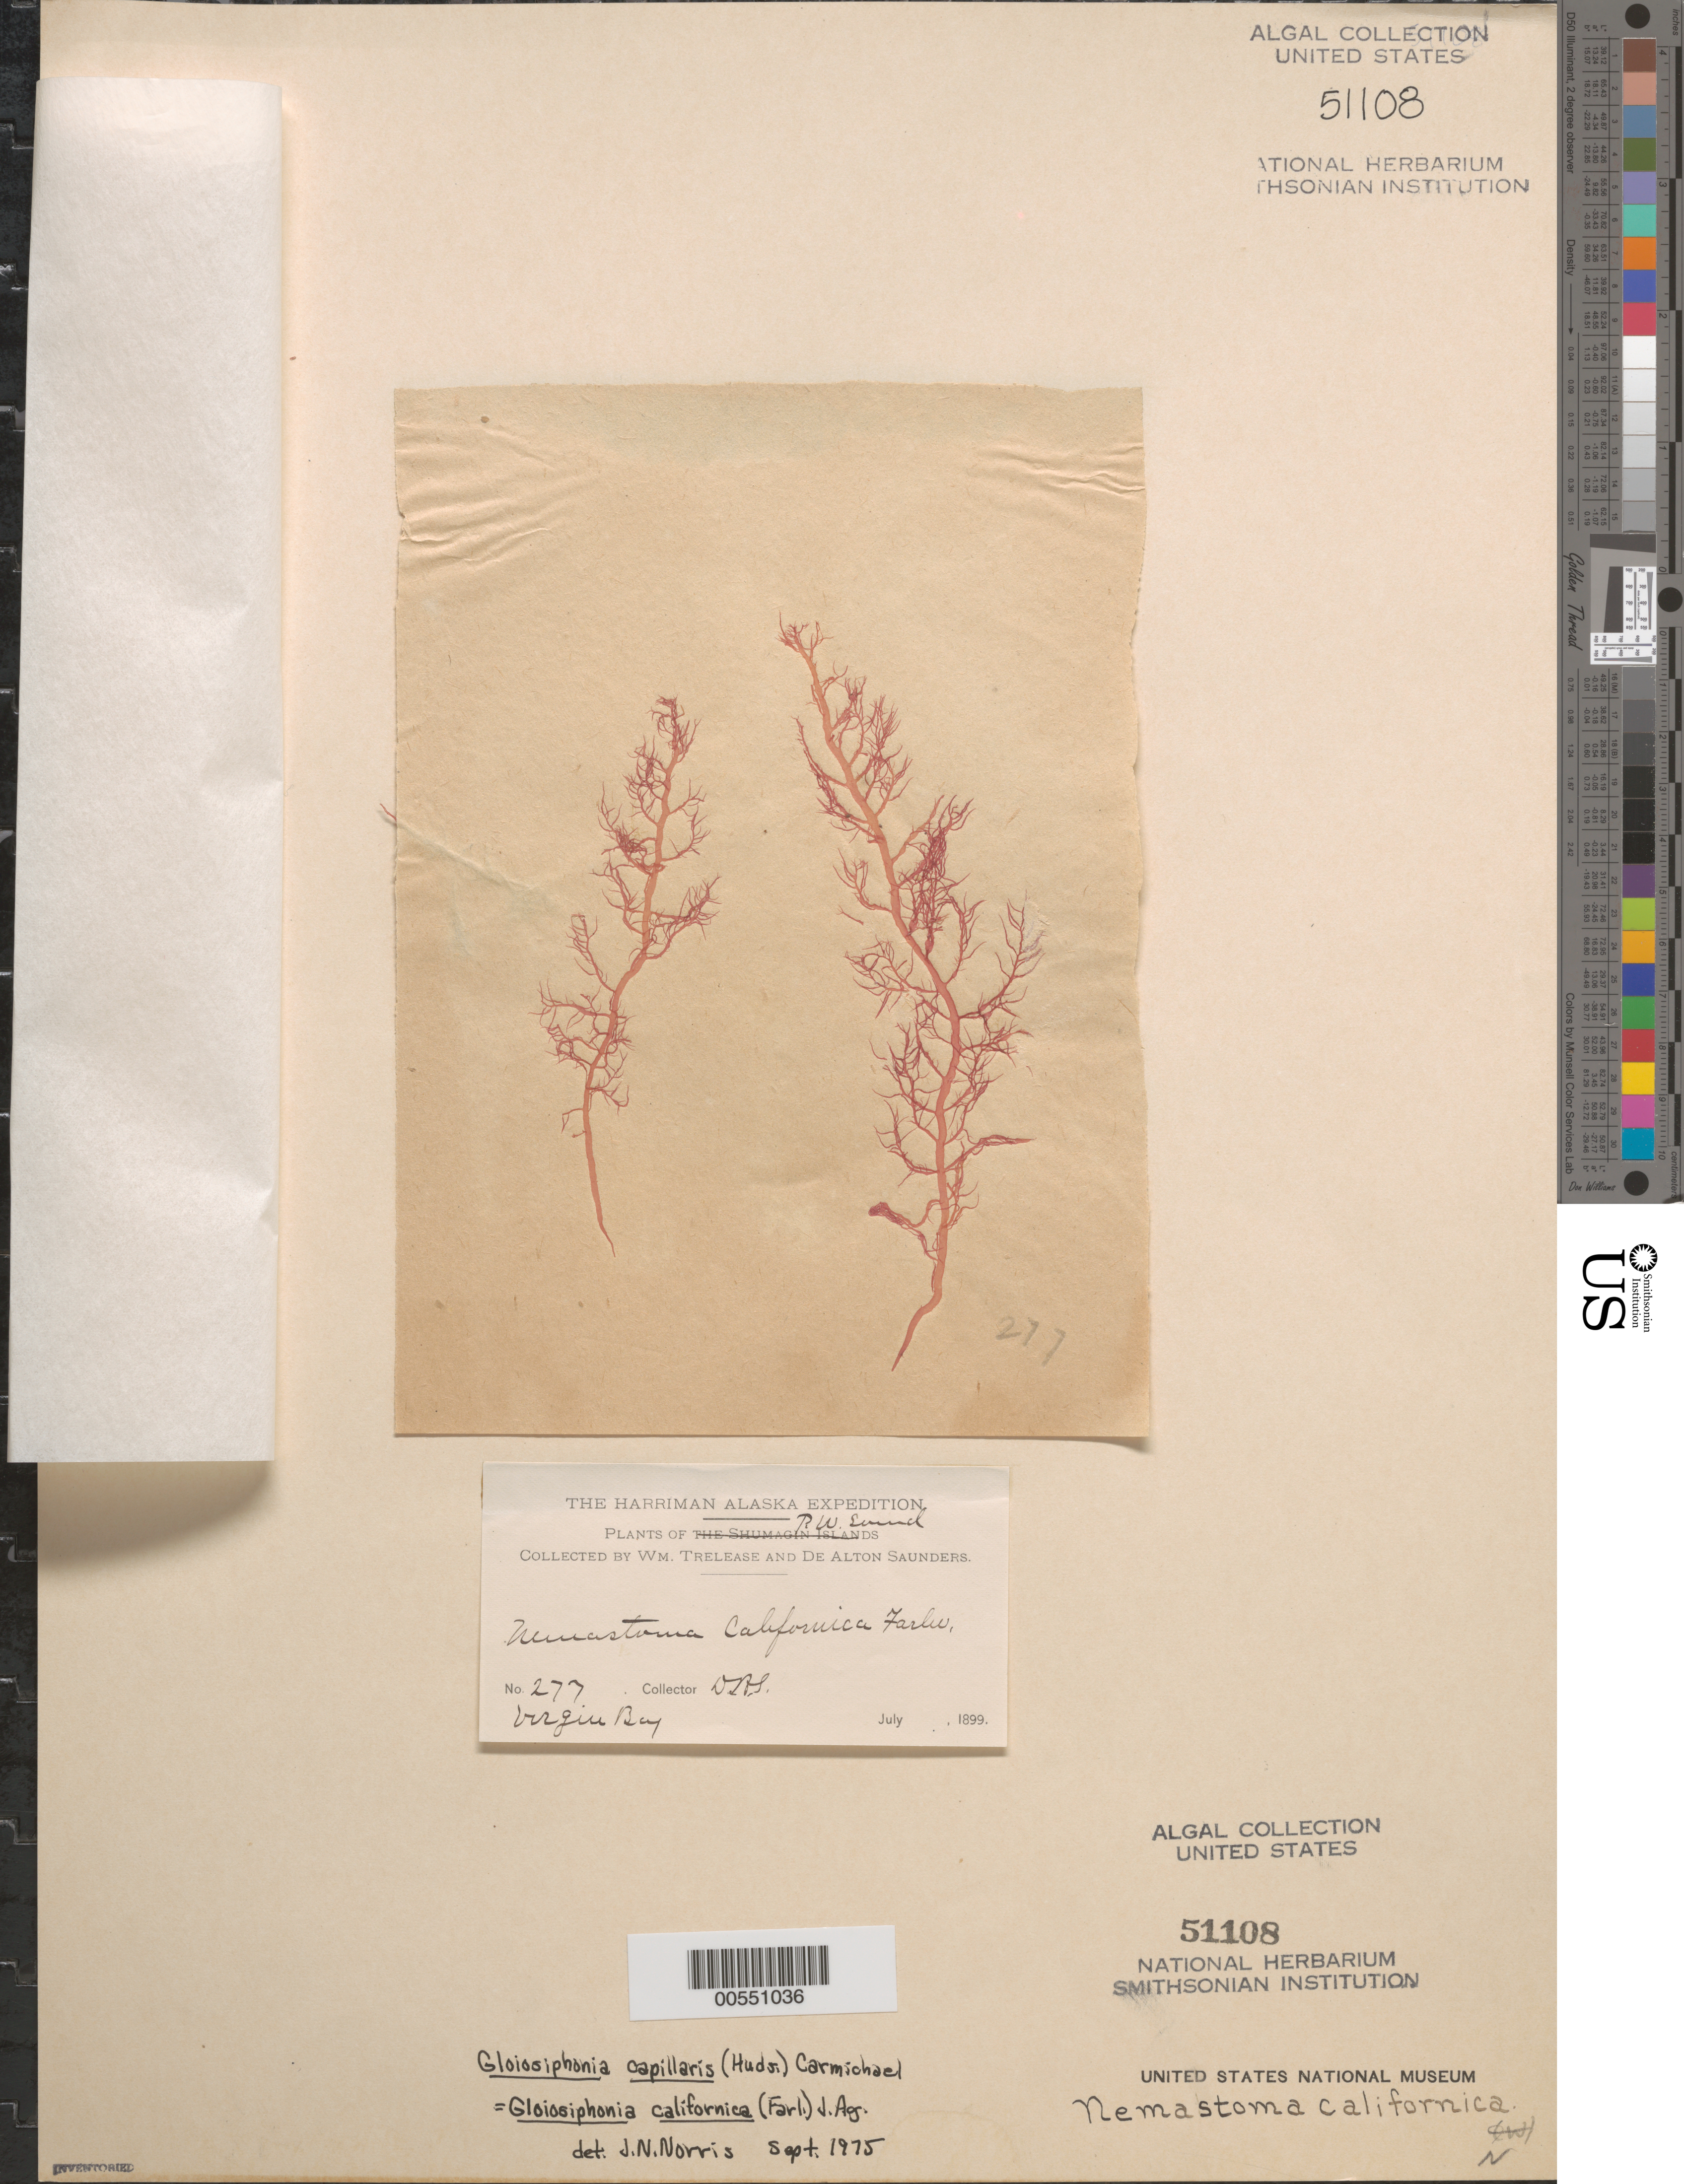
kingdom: Plantae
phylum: Rhodophyta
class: Florideophyceae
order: Gigartinales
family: Gloiosiphoniaceae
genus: Gloiosiphonia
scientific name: Gloiosiphonia capillaris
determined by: Norris, James N.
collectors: D. Saunders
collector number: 277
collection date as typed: Jul 1899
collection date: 1899-07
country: United States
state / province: Alaska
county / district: Valdez-Cordova Division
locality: Virgin Bay, Prince William Sound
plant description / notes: Harriman Alaska Expedition, 1899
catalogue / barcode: US 51108